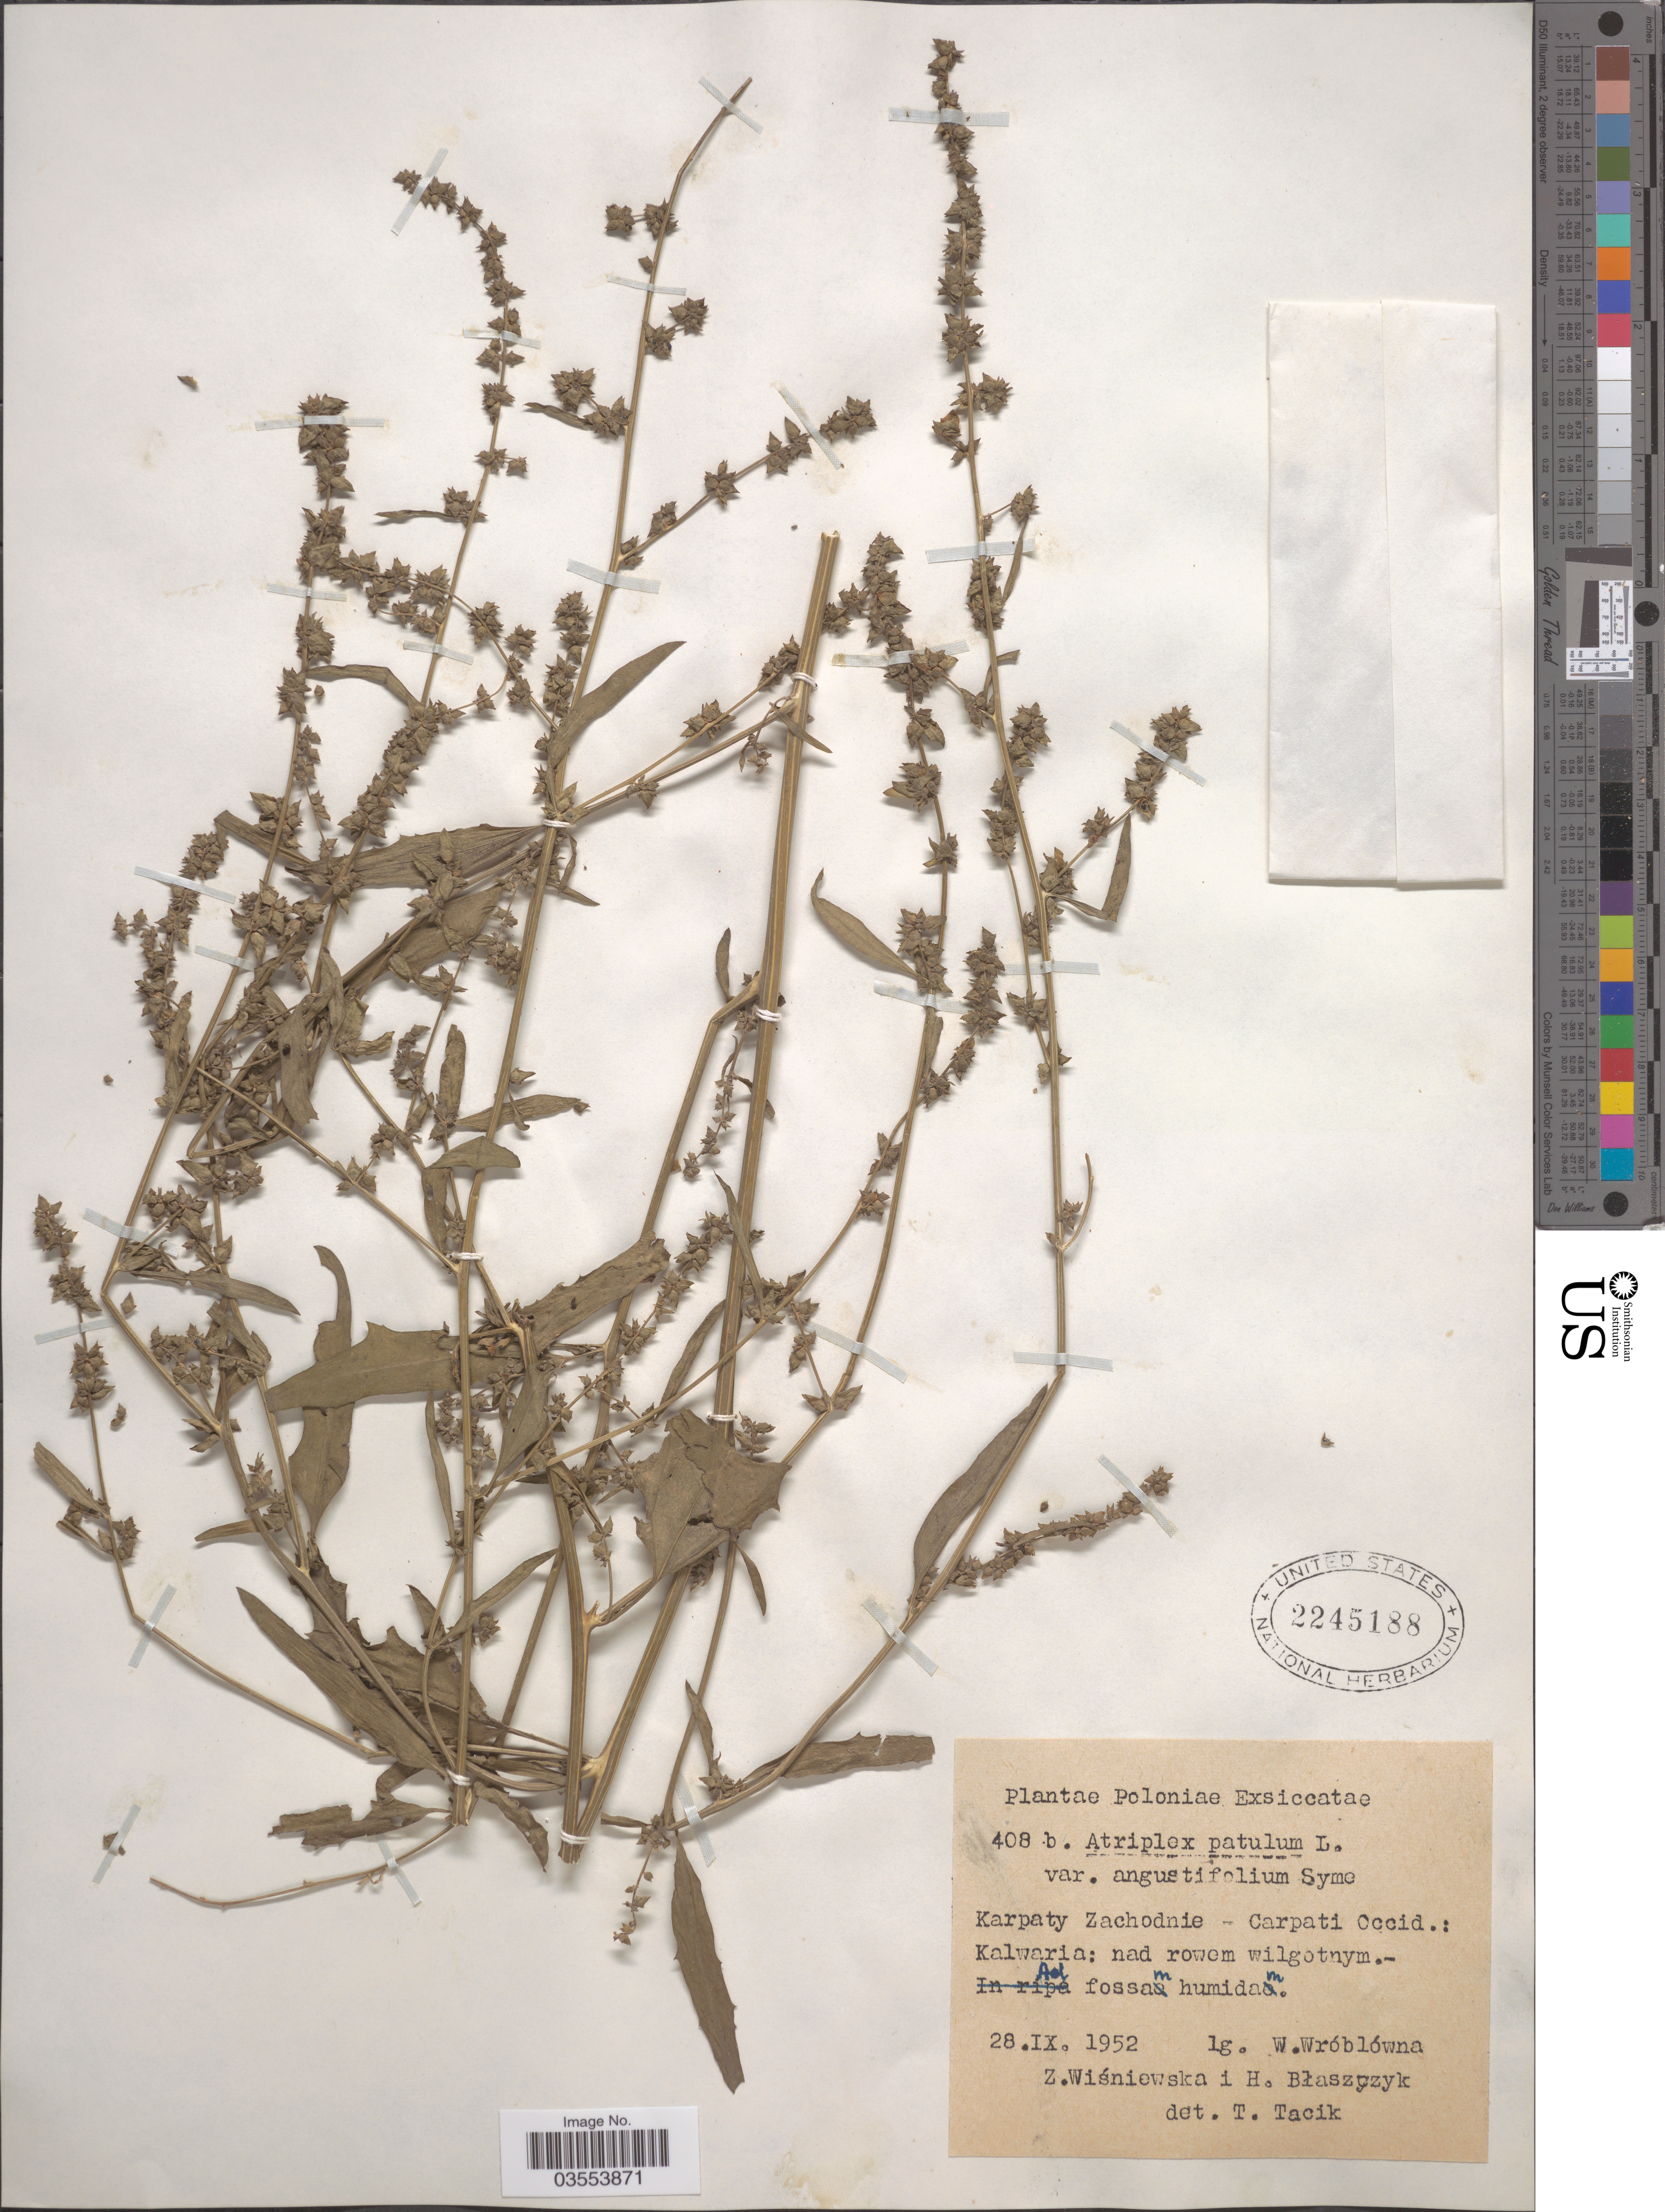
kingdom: Plantae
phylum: Tracheophyta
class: Magnoliopsida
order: Caryophyllales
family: Amaranthaceae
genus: Atriplex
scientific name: Atriplex patula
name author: L.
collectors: W. Wróblówna, Z. Wisniewska & H. Błaszçzyk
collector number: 408b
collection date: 1952-09-28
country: Poland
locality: Poloniae. Karpaty Zachodnie - Carpati Occid.: Kalwaria.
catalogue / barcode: US 2245188